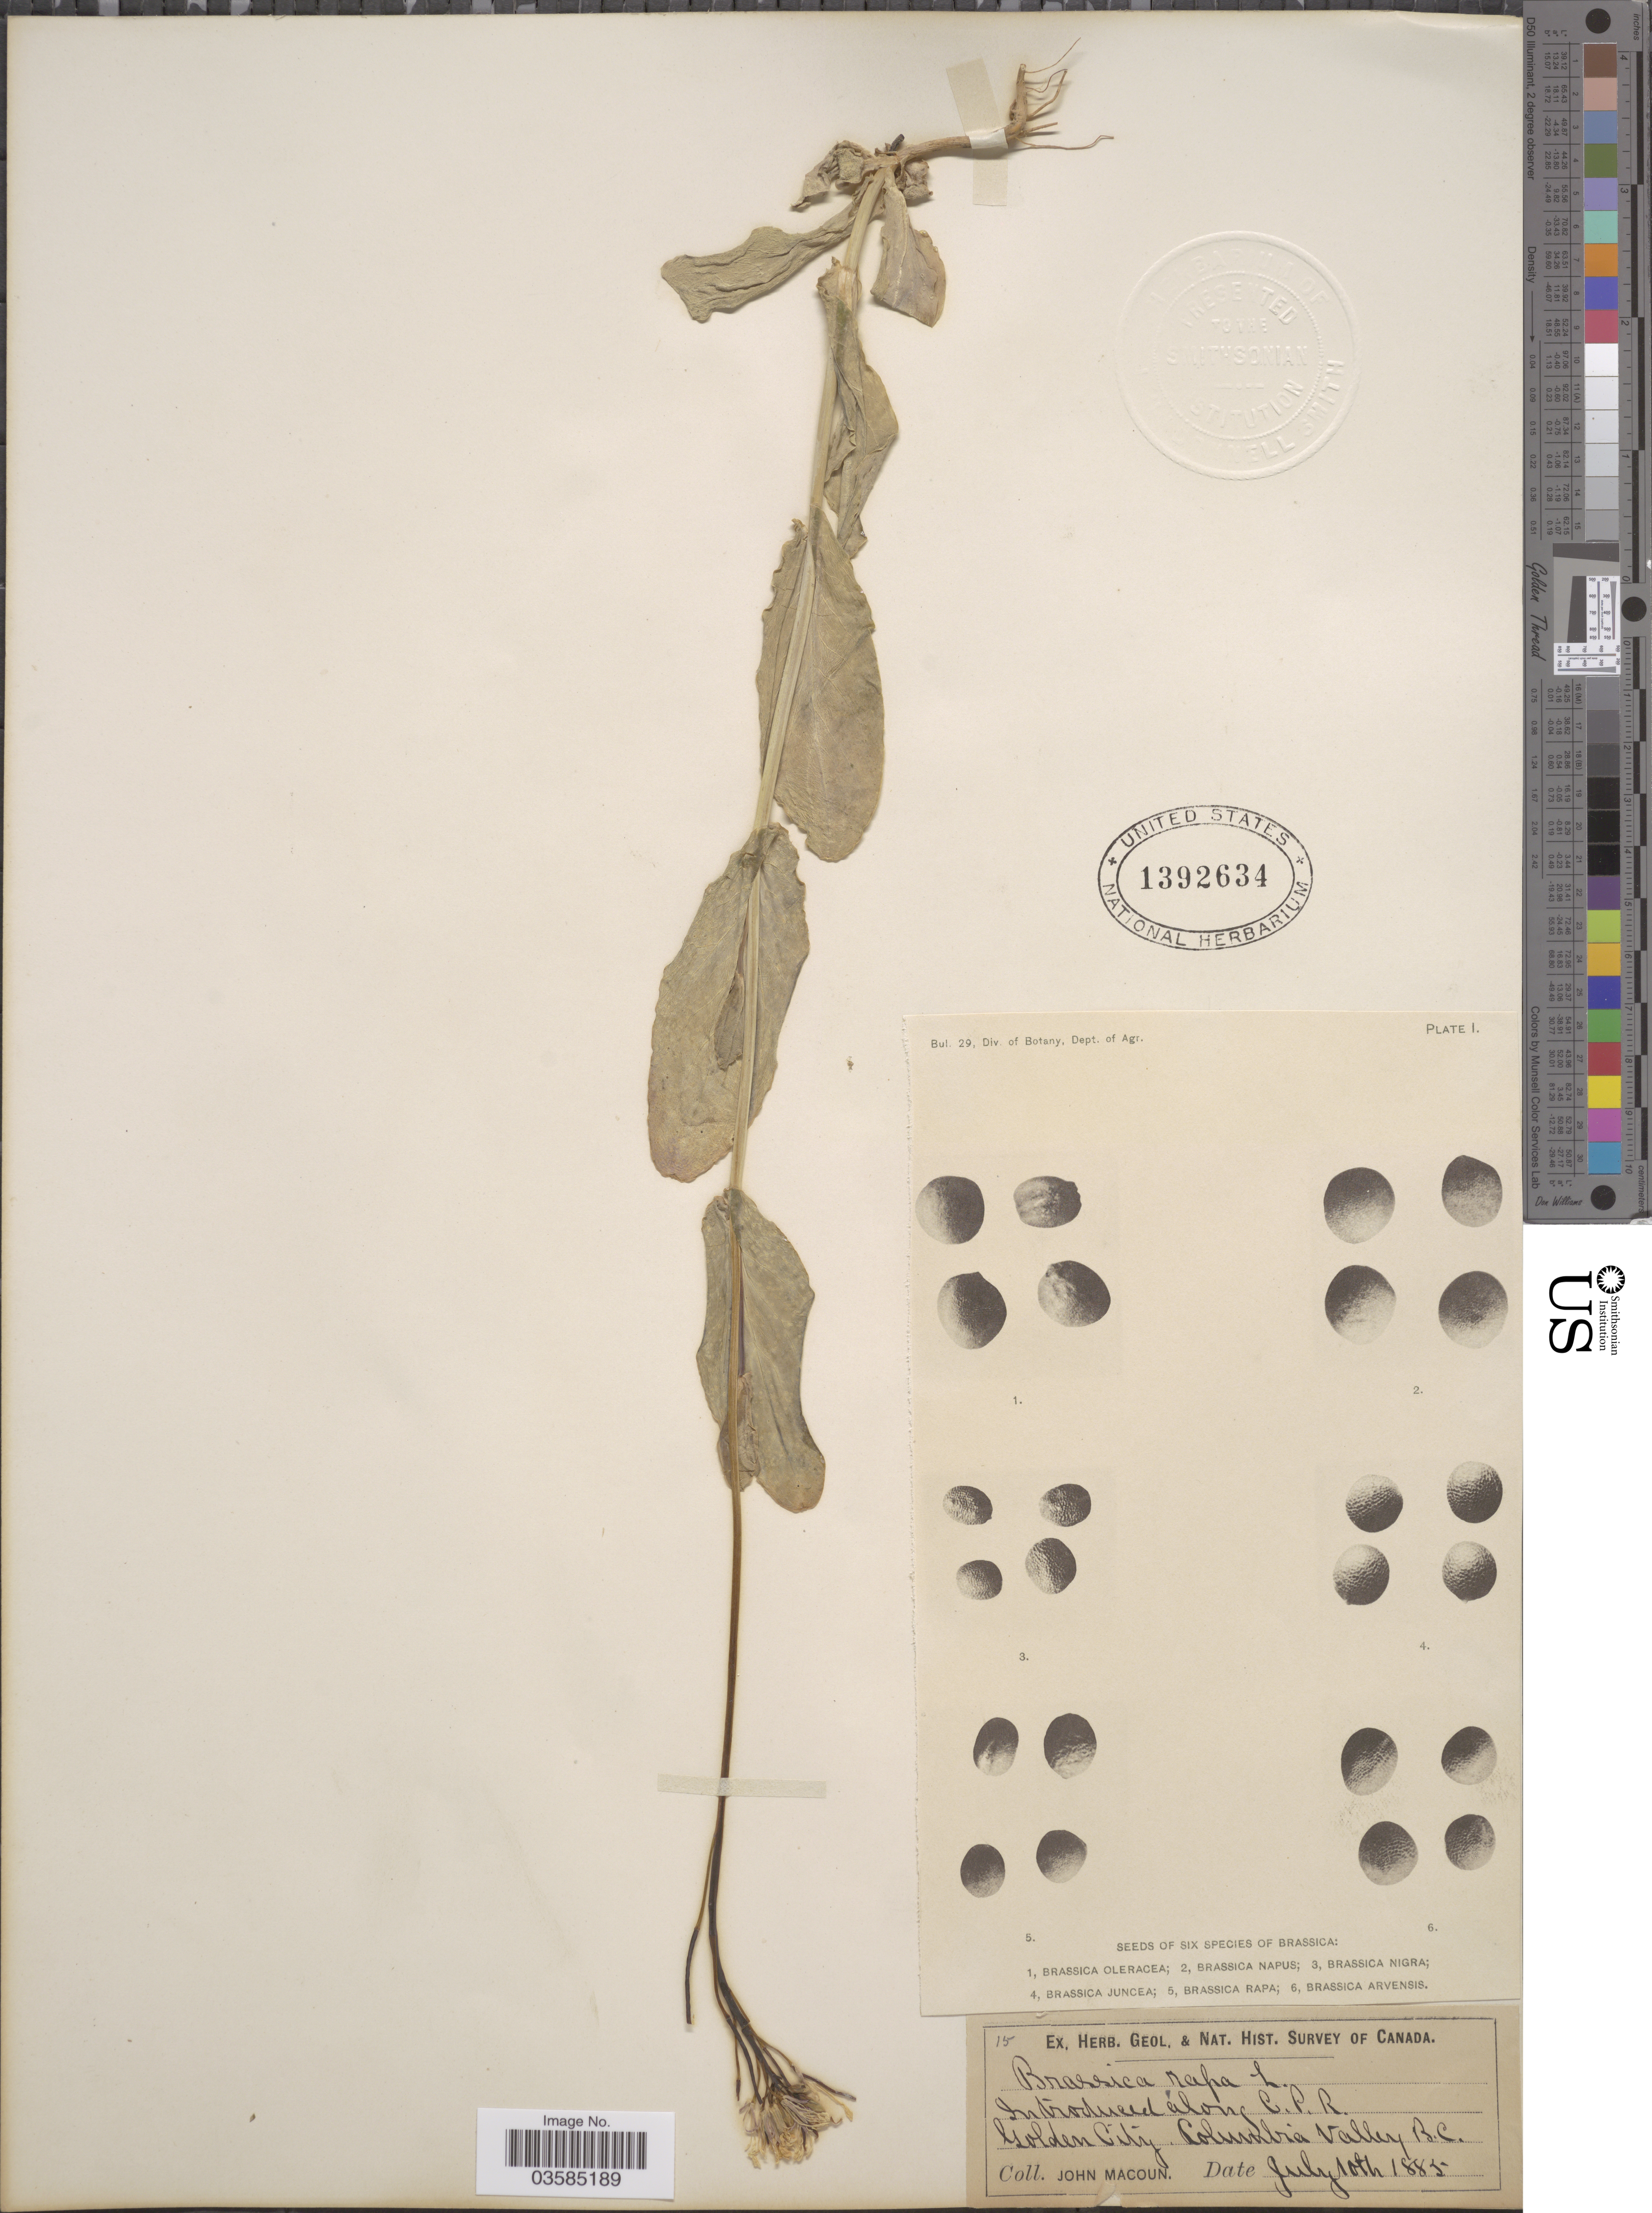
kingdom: Plantae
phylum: Tracheophyta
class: Magnoliopsida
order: Brassicales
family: Brassicaceae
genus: Brassica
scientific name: Brassica rapa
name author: L.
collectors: J. Macoun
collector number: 15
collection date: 1885-07-10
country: Canada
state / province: British Columbia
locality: Golden City, Colombia Valley B.C.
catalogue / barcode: US 1392634